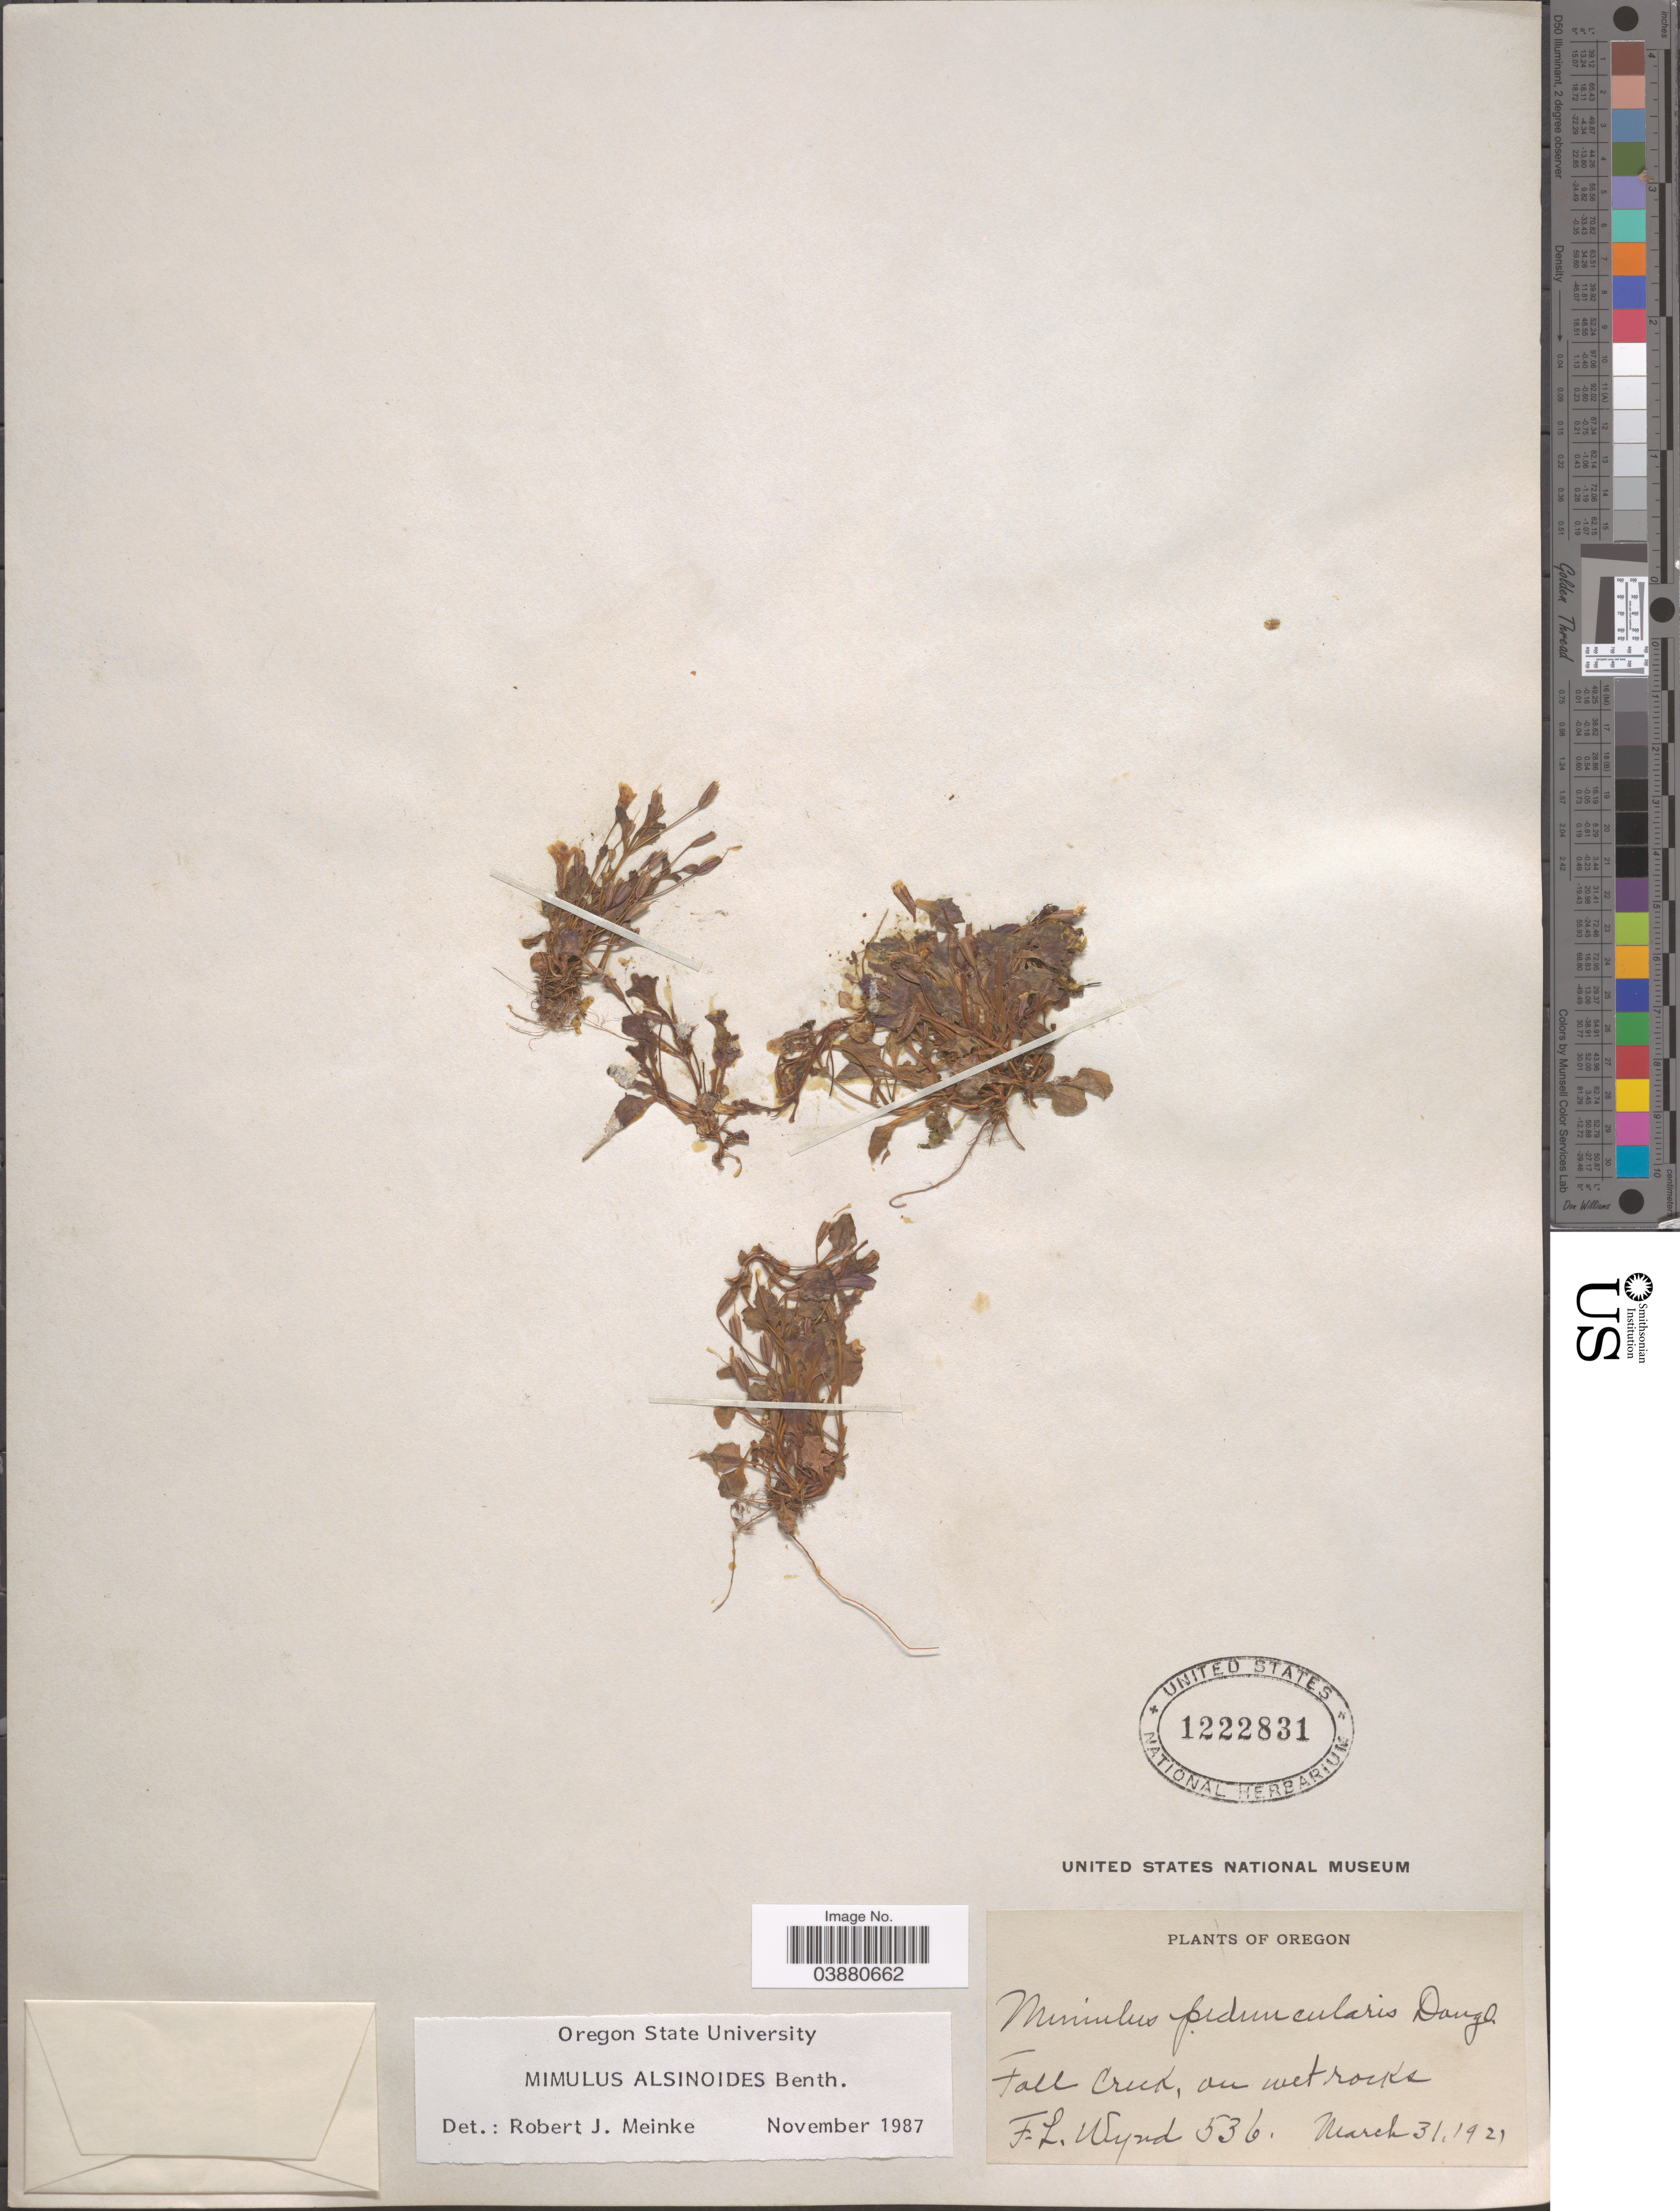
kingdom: Plantae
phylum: Tracheophyta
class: Magnoliopsida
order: Lamiales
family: Phrymaceae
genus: Mimulus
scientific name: Mimulus alsinoides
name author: Douglas ex Benth.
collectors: F. L. Wynd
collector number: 536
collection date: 1921-03-31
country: United States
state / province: Oregon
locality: Fall Creek.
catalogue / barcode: US 1222831